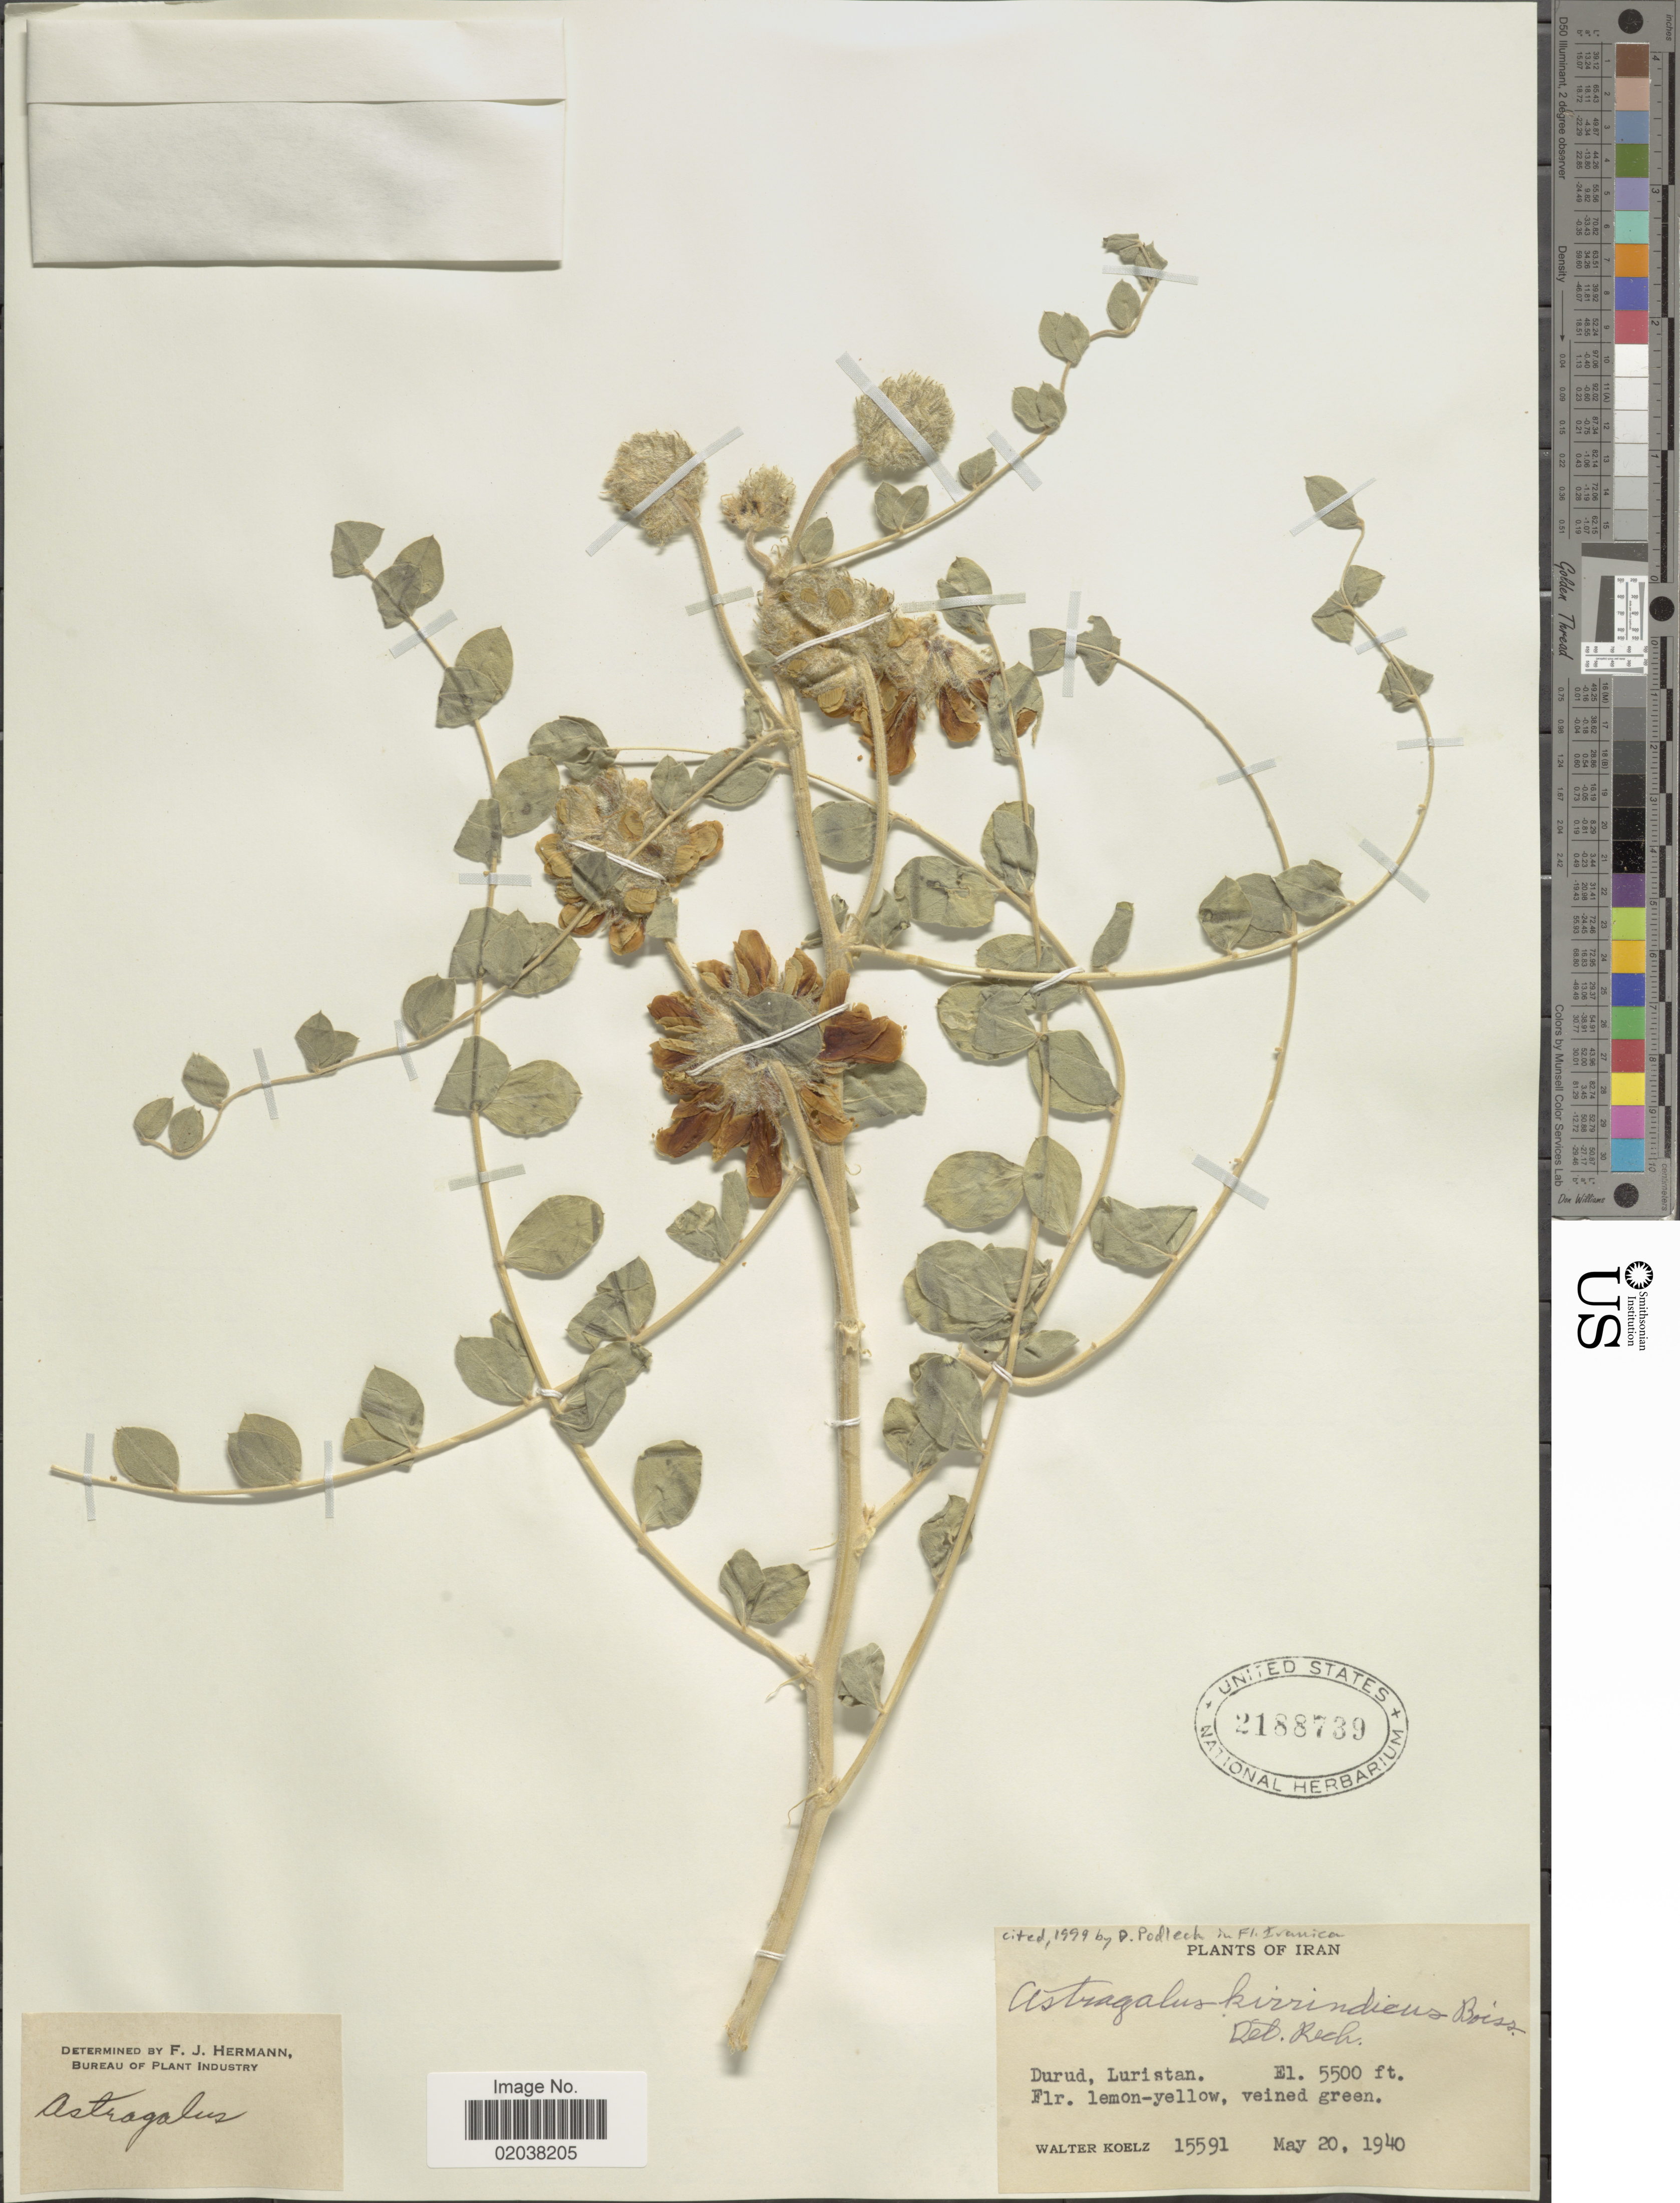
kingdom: Plantae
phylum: Tracheophyta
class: Magnoliopsida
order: Fabales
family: Fabaceae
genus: Astragalus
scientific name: Astragalus kirrindicus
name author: Boiss.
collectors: W. N. Koelz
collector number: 15591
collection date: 1940-05-20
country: Iran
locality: Durud, Luristan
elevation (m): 1676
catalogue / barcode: US 2188739